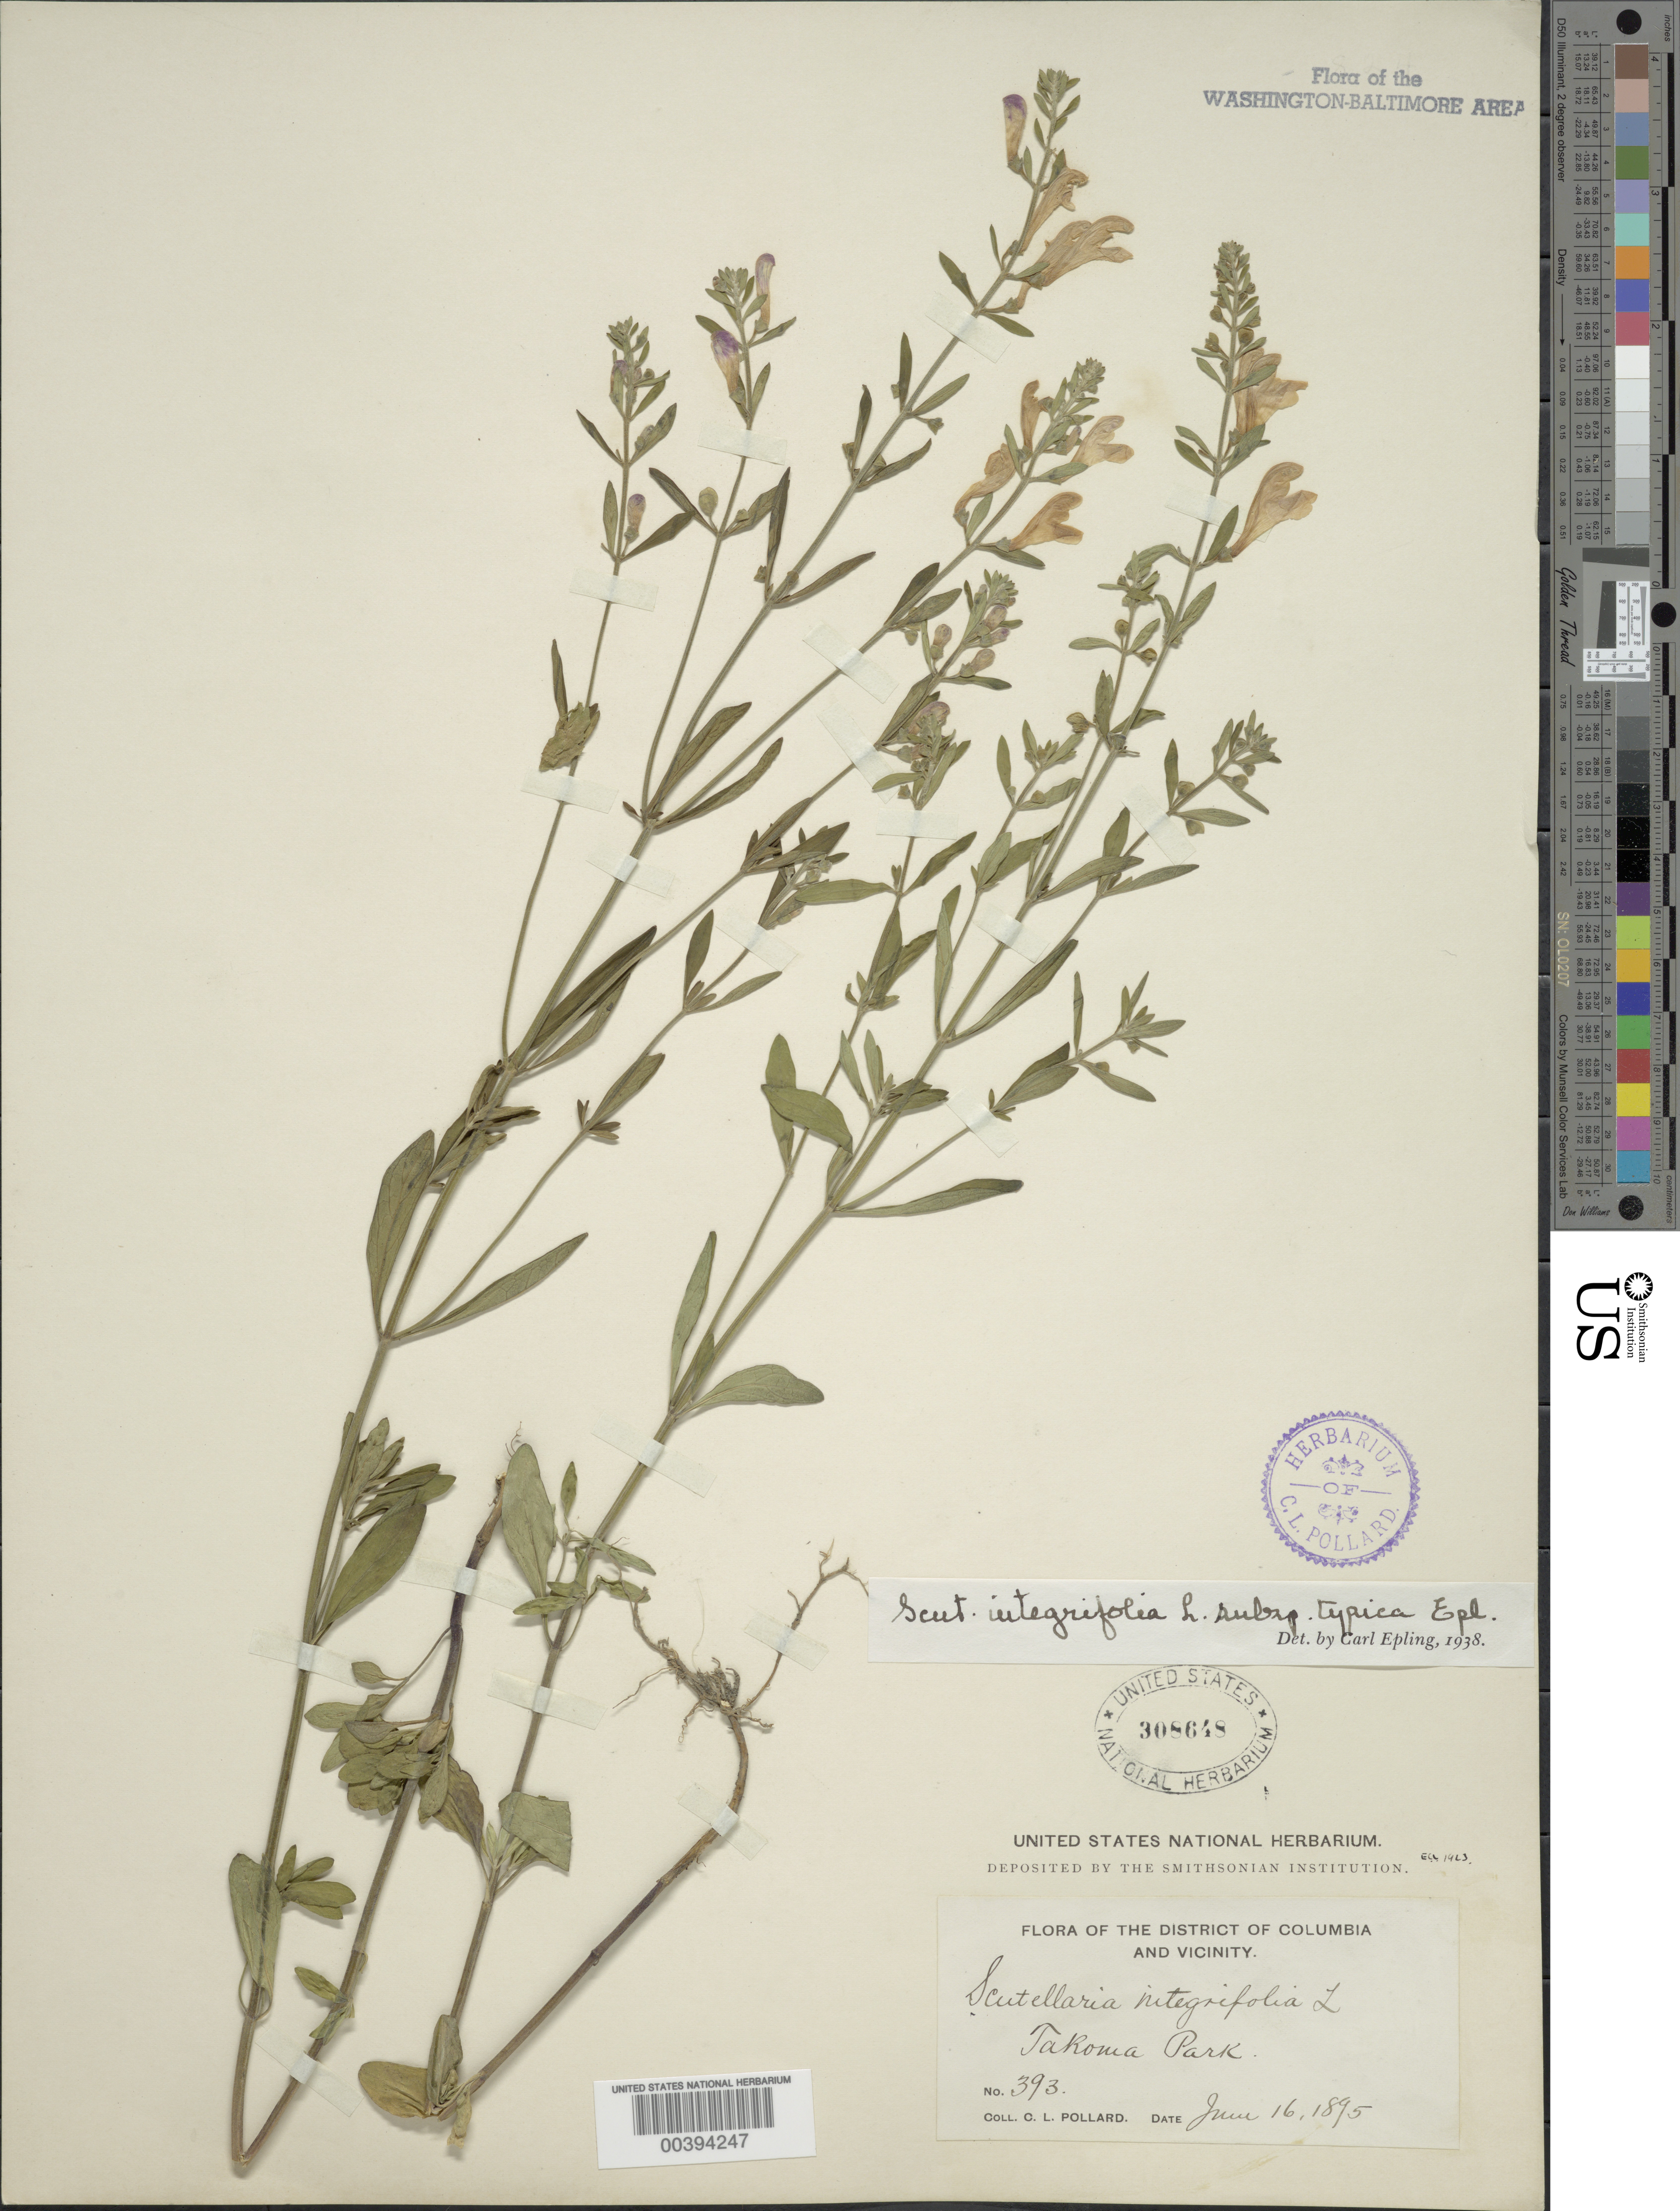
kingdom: Plantae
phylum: Tracheophyta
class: Magnoliopsida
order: Lamiales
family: Lamiaceae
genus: Scutellaria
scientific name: Scutellaria integrifolia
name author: L.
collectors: C. L. Pollard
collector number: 393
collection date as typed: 16 Jun 1895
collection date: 1895-06-16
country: United States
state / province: Maryland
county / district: Montgomery / Prince George's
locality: Takoma Park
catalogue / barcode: US 308648